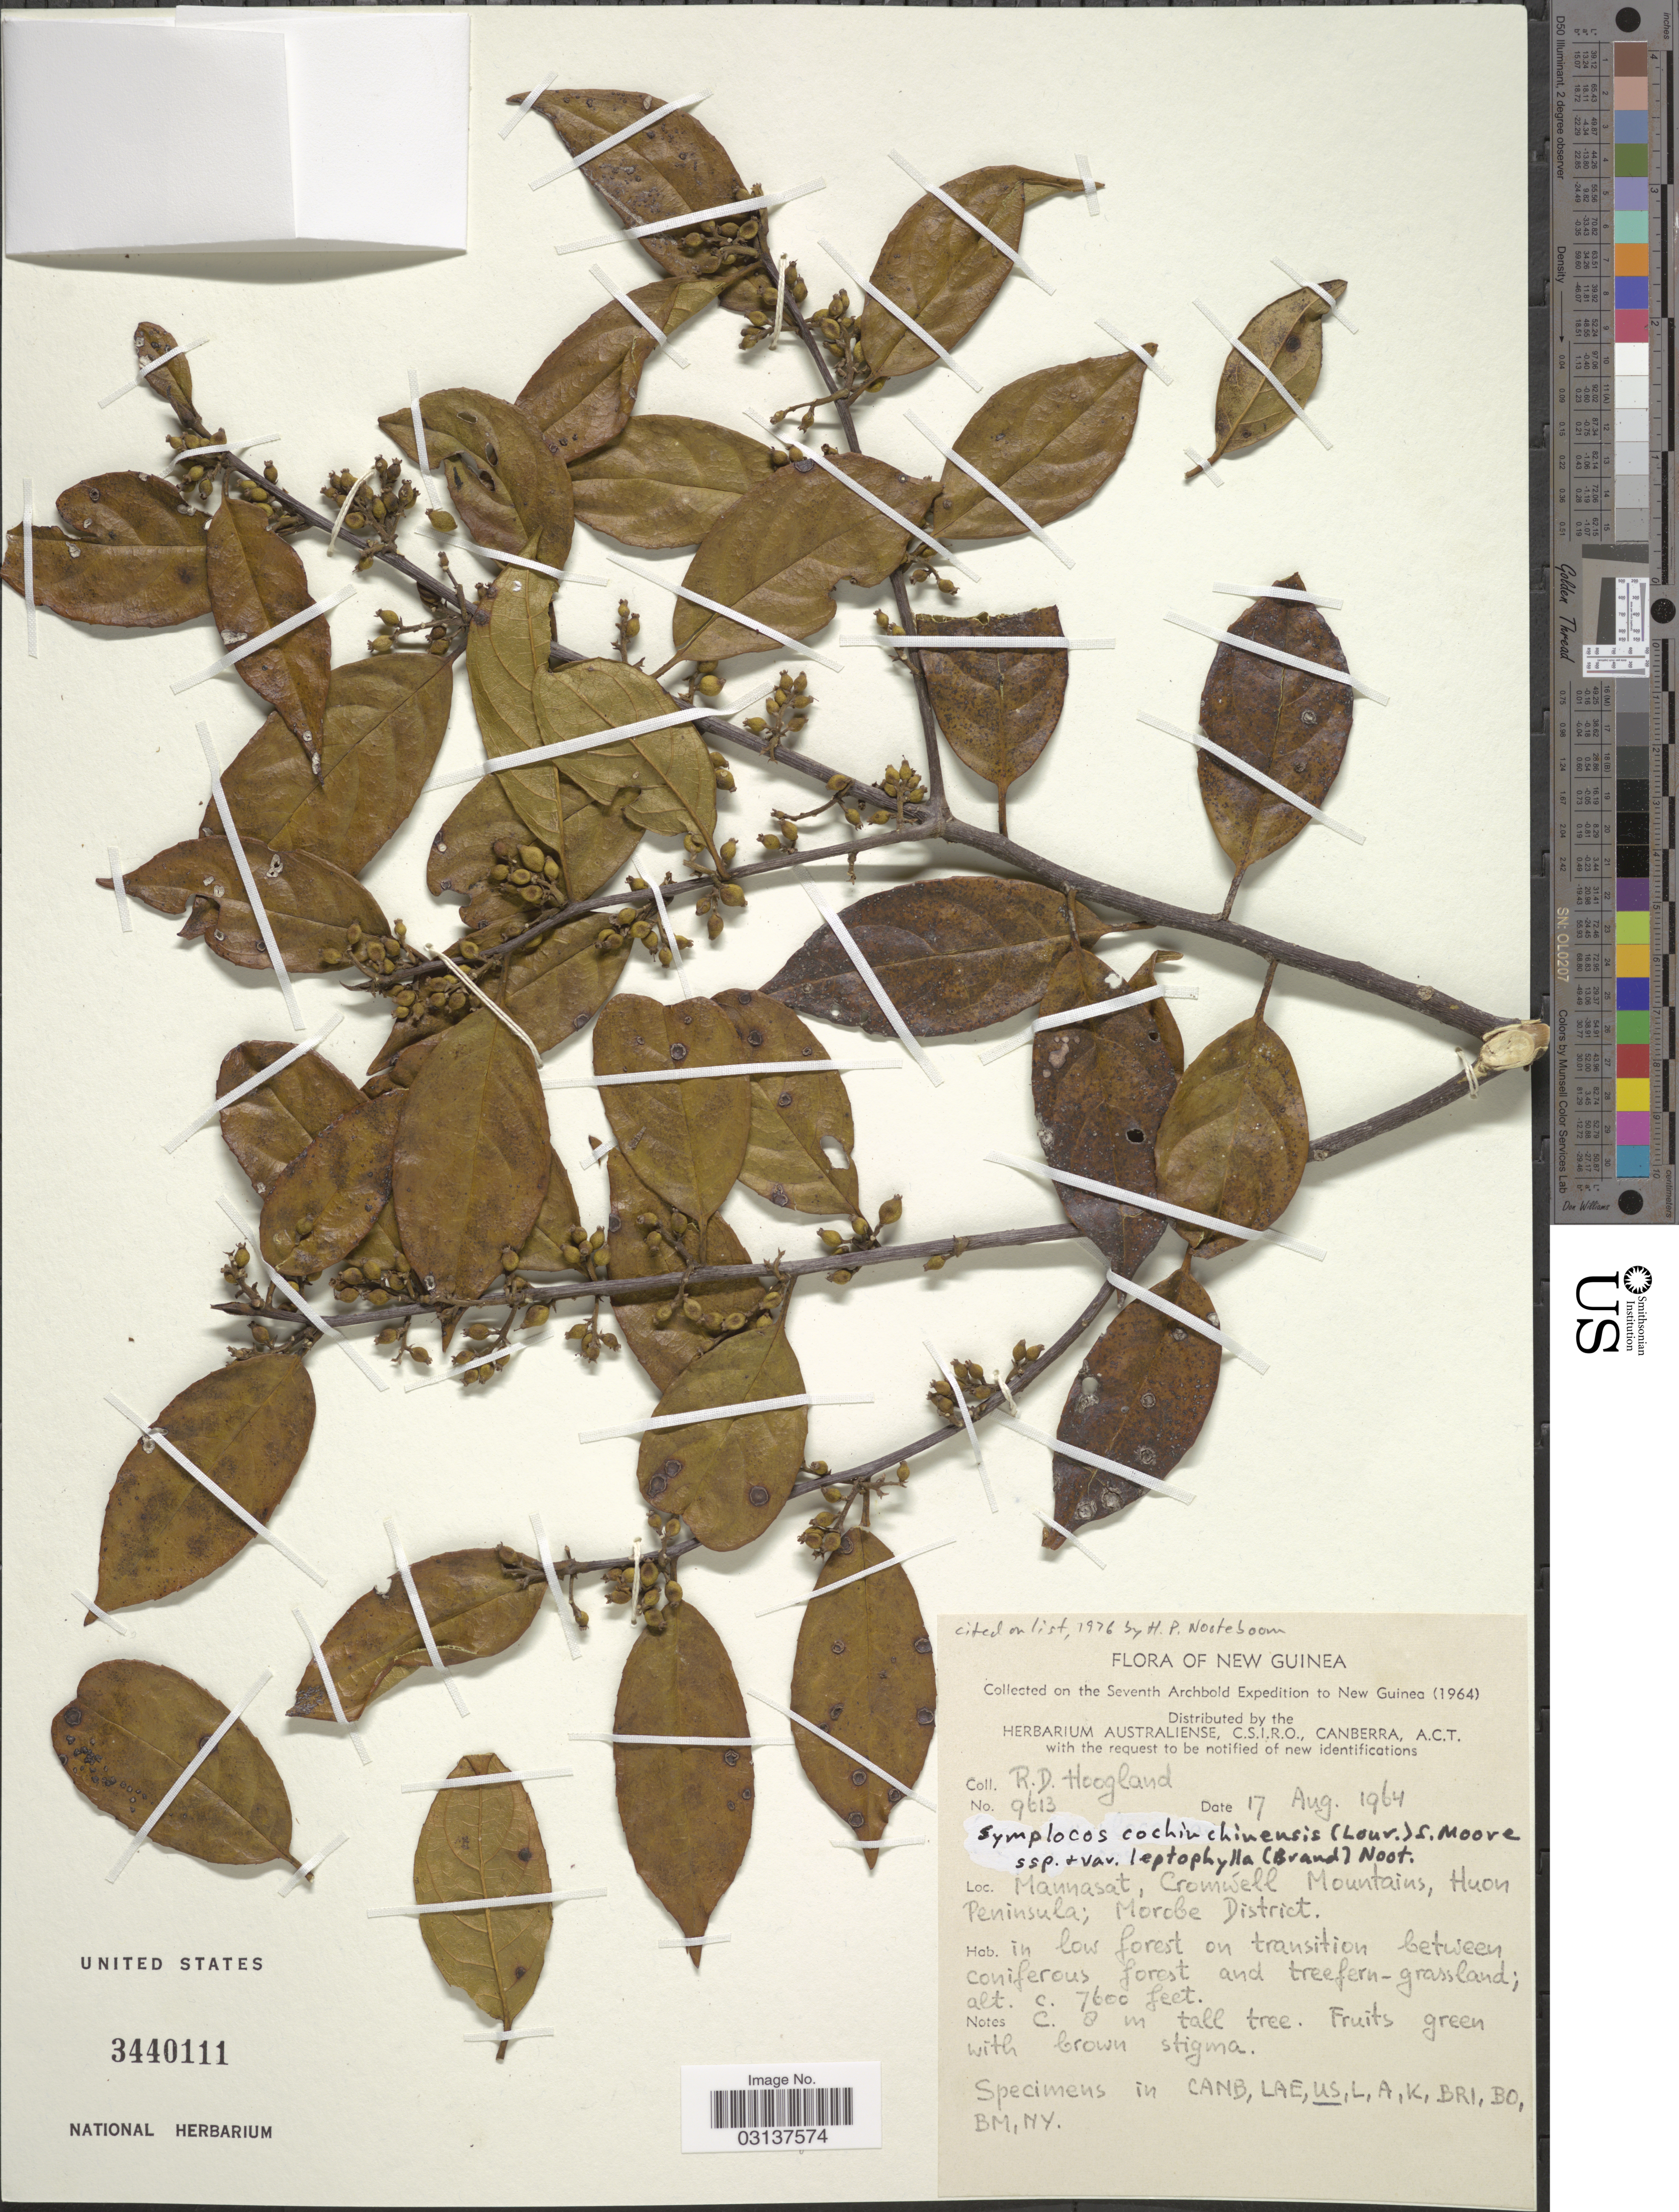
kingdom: Plantae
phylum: Tracheophyta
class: Magnoliopsida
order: Ericales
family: Symplocaceae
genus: Symplocos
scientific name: Symplocos cochinchinensis var. leptophylla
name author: (Brand) Noot.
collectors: R. D. Hoogland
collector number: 9613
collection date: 1964-08-17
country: Papua New Guinea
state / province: Morobe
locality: New Guinea, Mannasat, Cromwell Mountains, Huon Peninsula; Morobe District.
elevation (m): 2316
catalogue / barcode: US 3440111